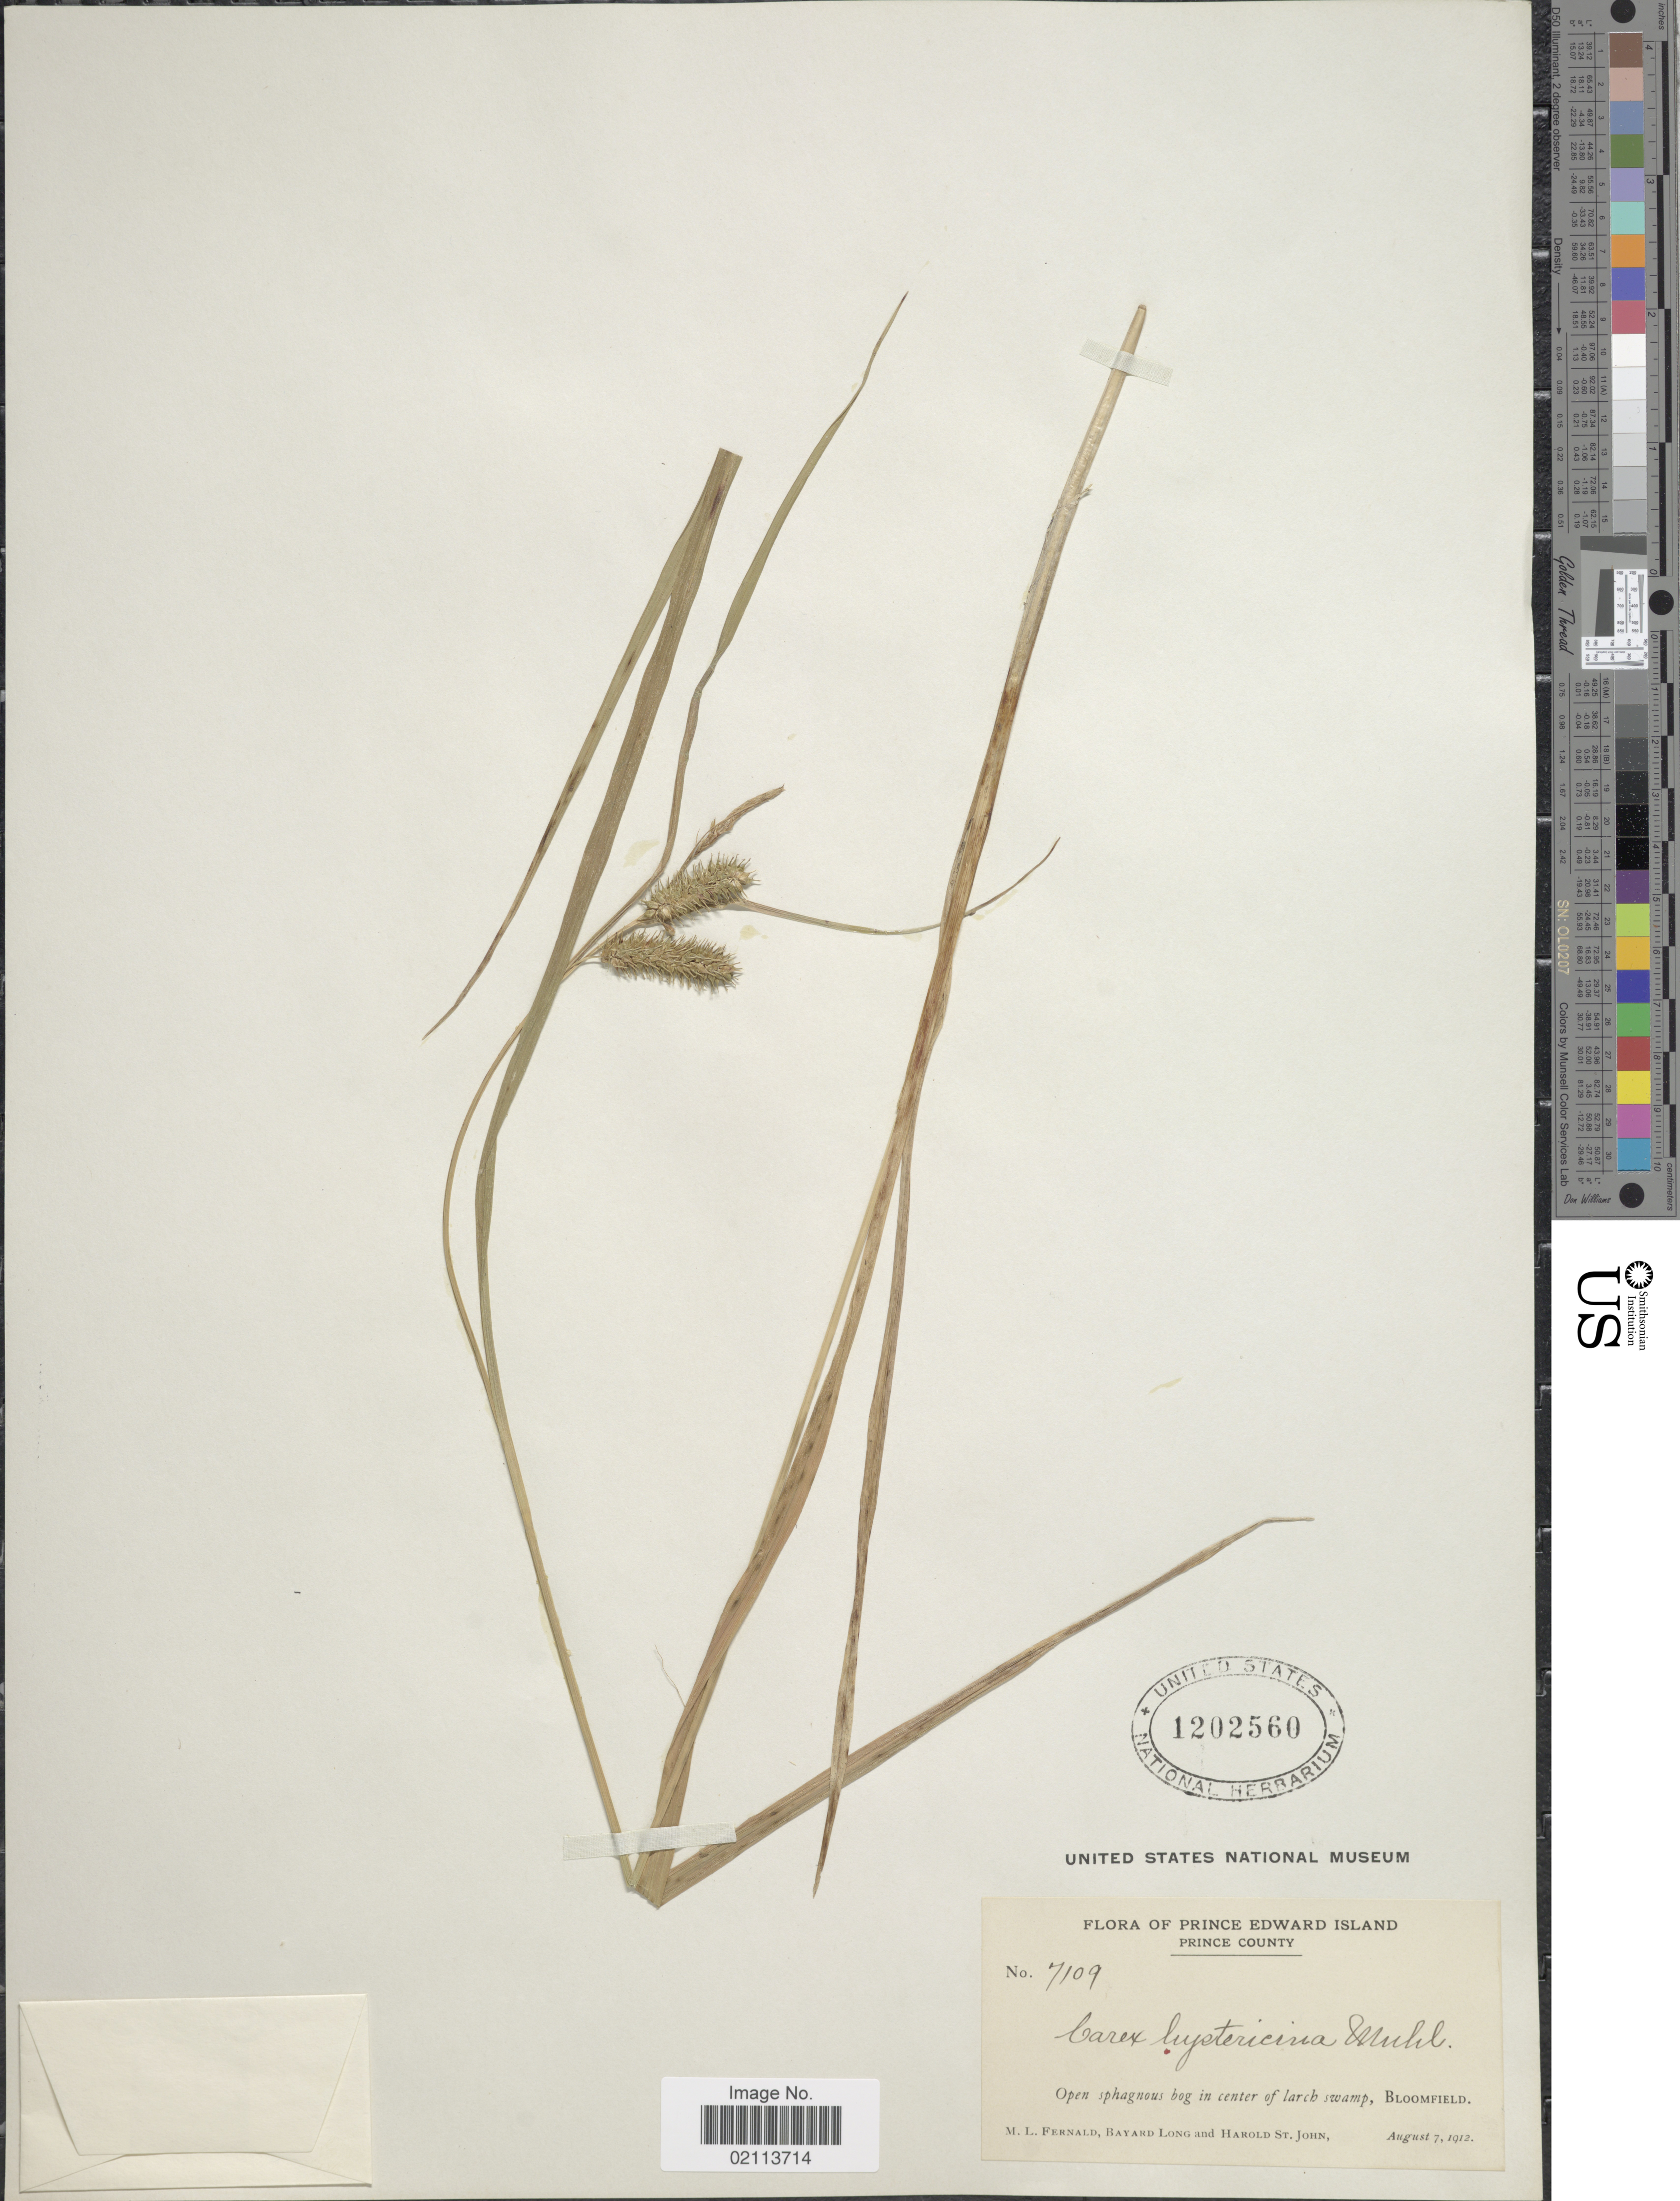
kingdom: Plantae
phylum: Tracheophyta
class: Liliopsida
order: Poales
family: Cyperaceae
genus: Carex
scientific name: Carex hystericina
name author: Muhl. ex Willd.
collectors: M. L. Fernald, B. Long & H. St. John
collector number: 7109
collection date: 1912-08-07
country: Canada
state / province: Prince Edward Island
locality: Prince Edward Island, Prince County, Bloomfield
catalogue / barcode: US 1202560